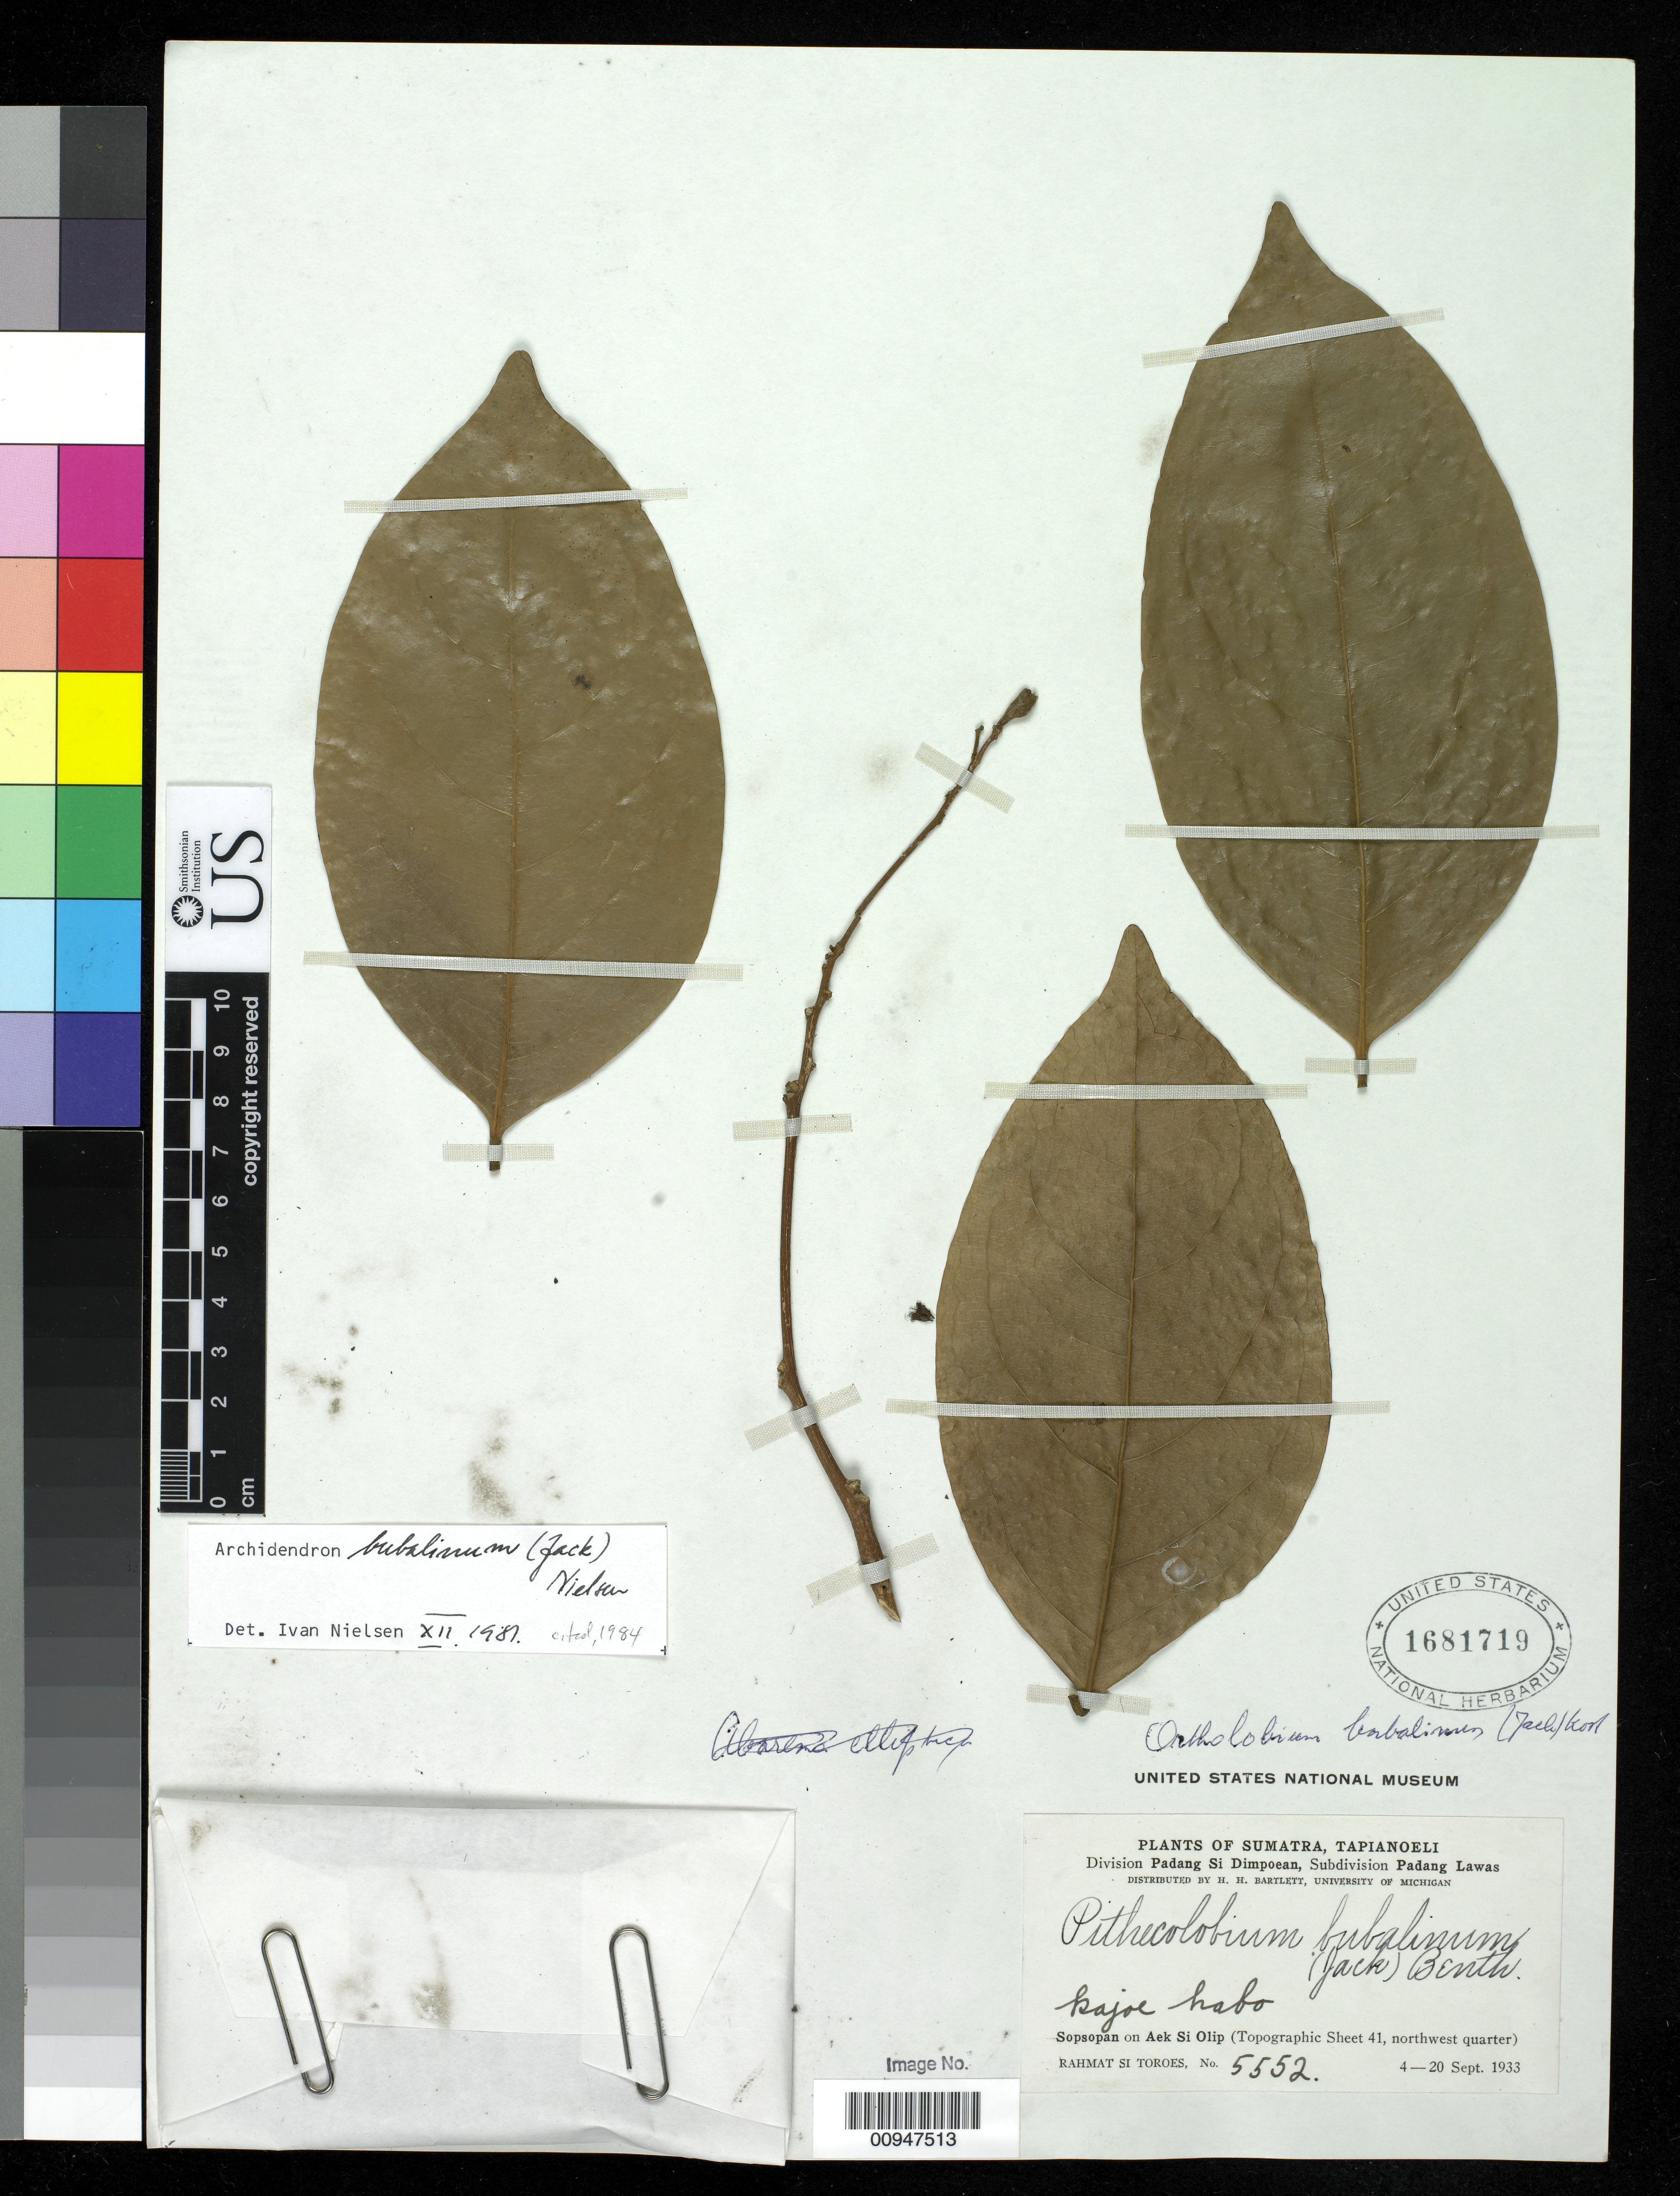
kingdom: Plantae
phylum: Tracheophyta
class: Magnoliopsida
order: Fabales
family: Fabaceae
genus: Archidendron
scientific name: Archidendron bubalinum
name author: (Jack) I.C. Nielsen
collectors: Rahmat Si Boeea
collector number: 5552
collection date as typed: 04 Sep 1933 to 20 Sep 1933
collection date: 1933-09-04/1933-09-20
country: Indonesia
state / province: Sumatra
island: Sumatra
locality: Sopsopan on Aek Si Olip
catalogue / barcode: US 1681719